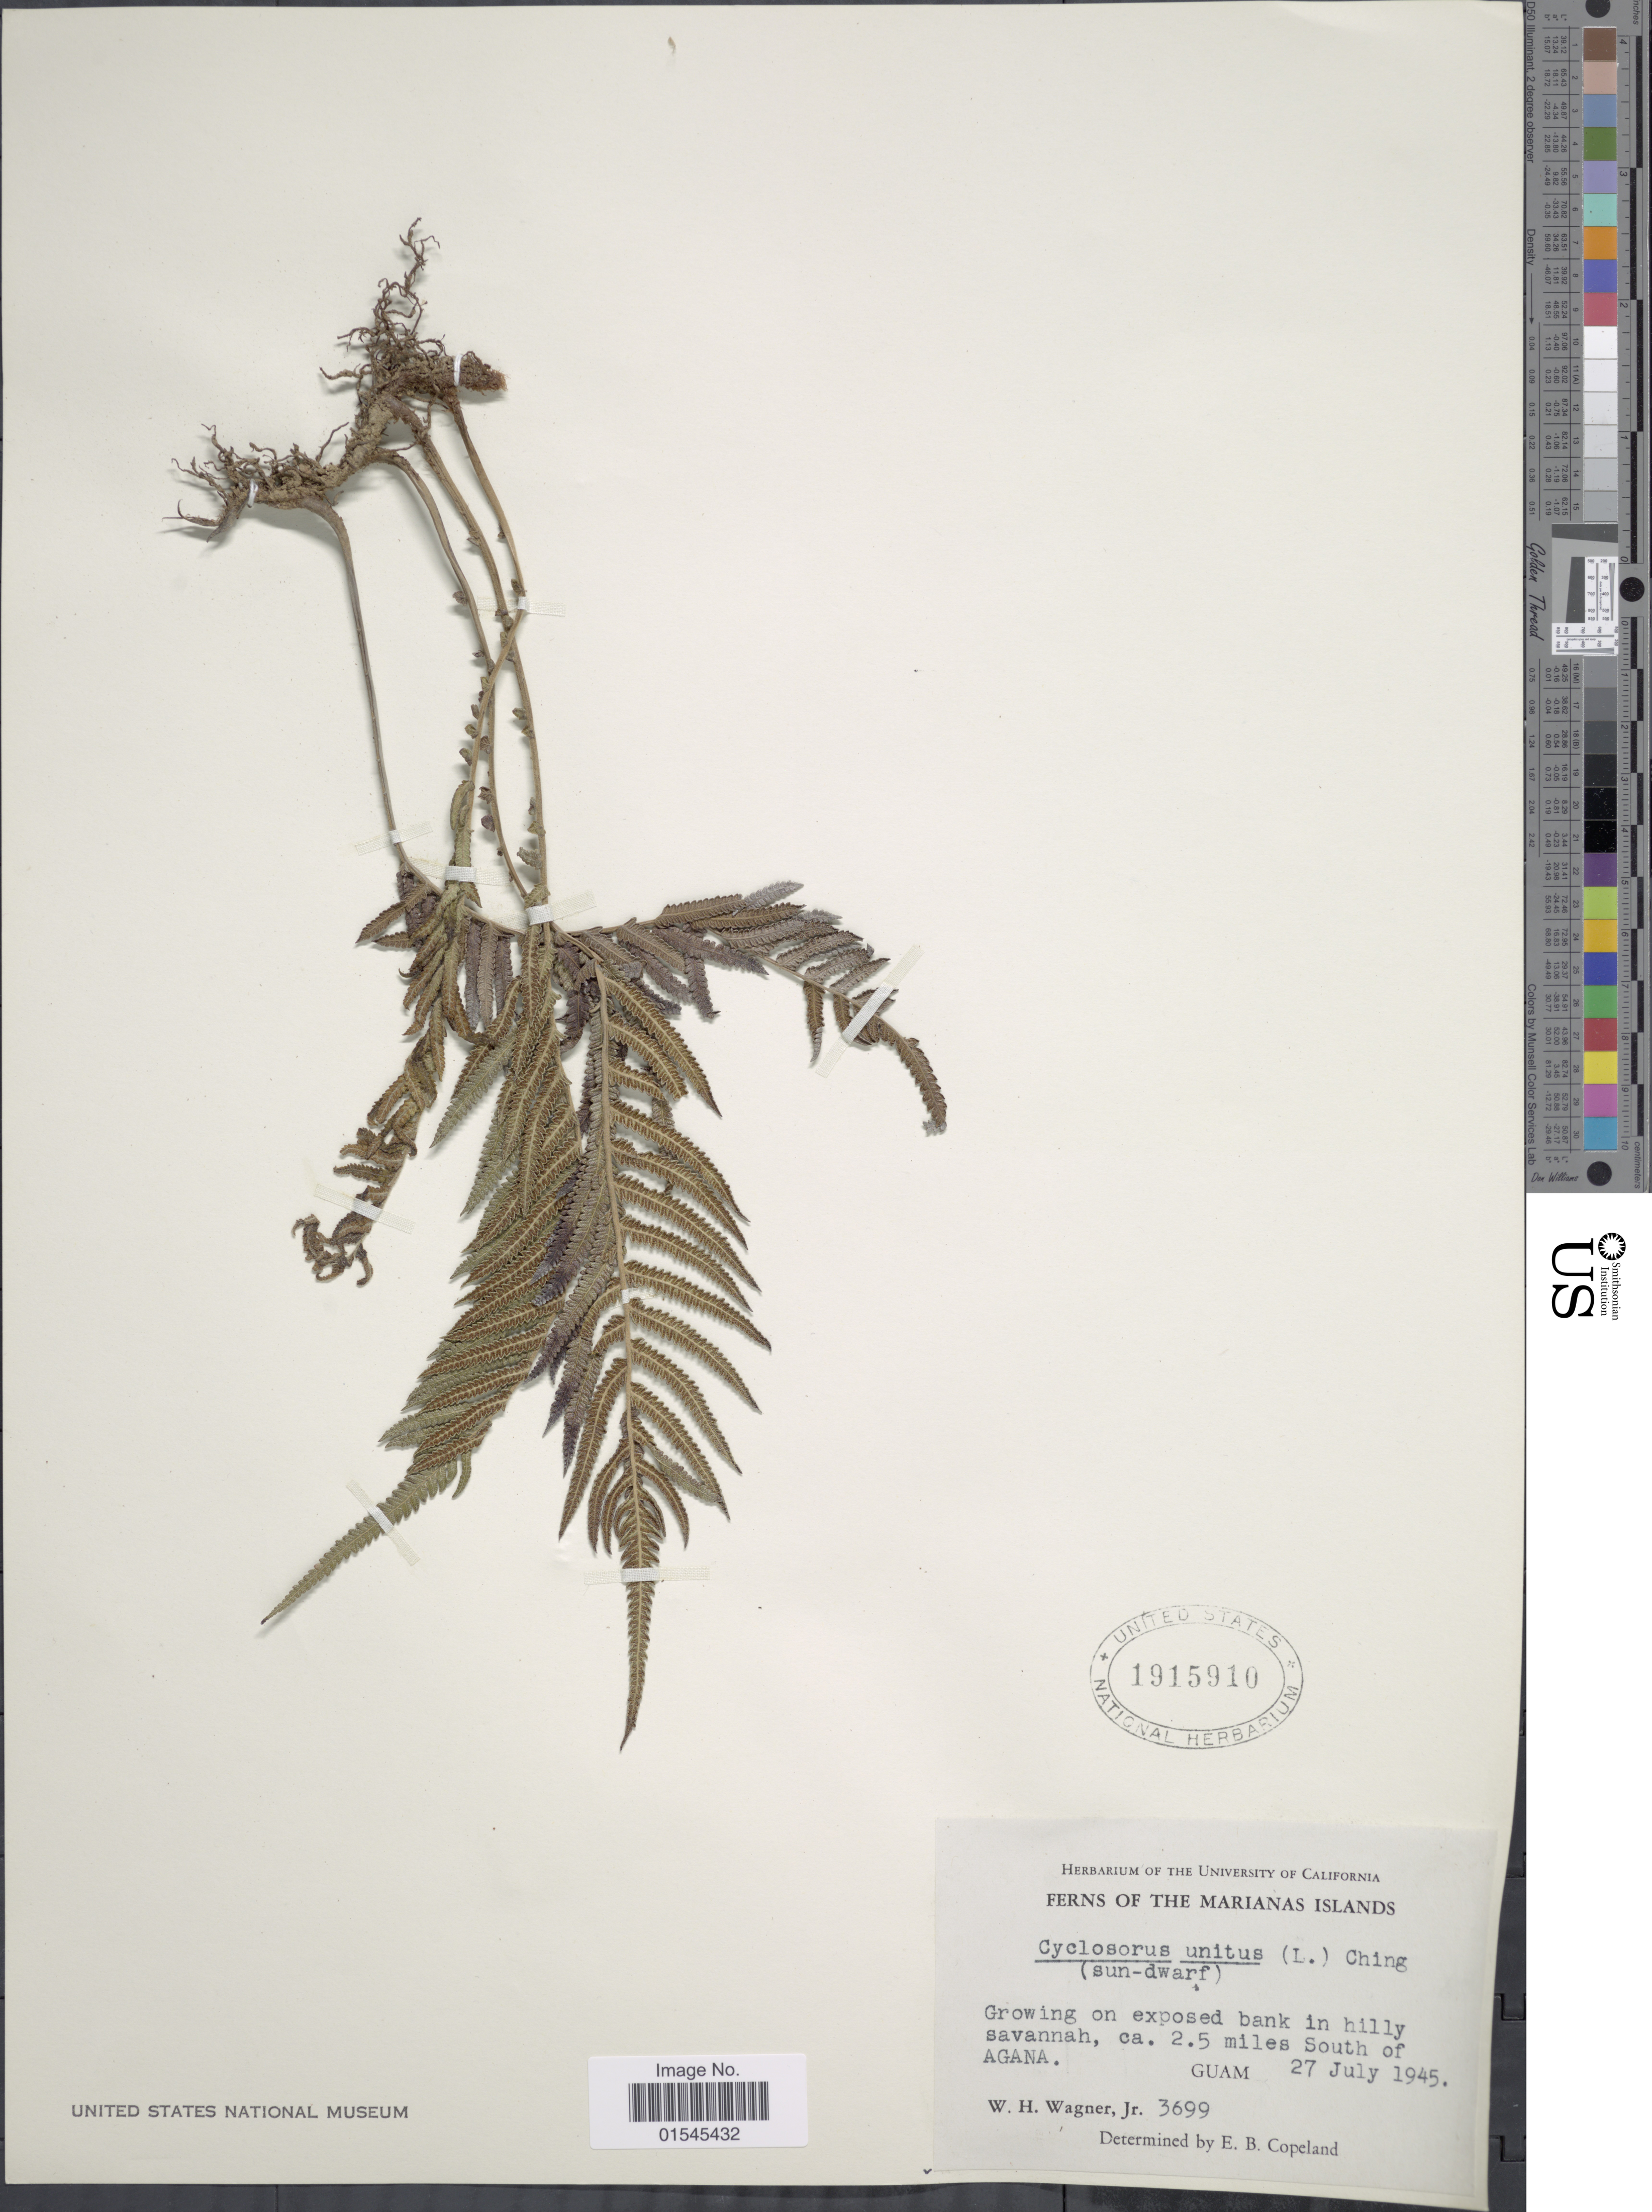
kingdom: Plantae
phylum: Tracheophyta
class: Polypodiopsida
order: Polypodiales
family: Thelypteridaceae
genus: Sphaerostephanos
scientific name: Sphaerostephanos unitus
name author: (L.) Holttum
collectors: W. H. Wagner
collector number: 3699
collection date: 1945-07-27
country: Guam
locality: The Marianas Islands. Growing on exposed bank in hilly savannah, 2.5 miles South of Agana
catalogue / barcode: US 1915910